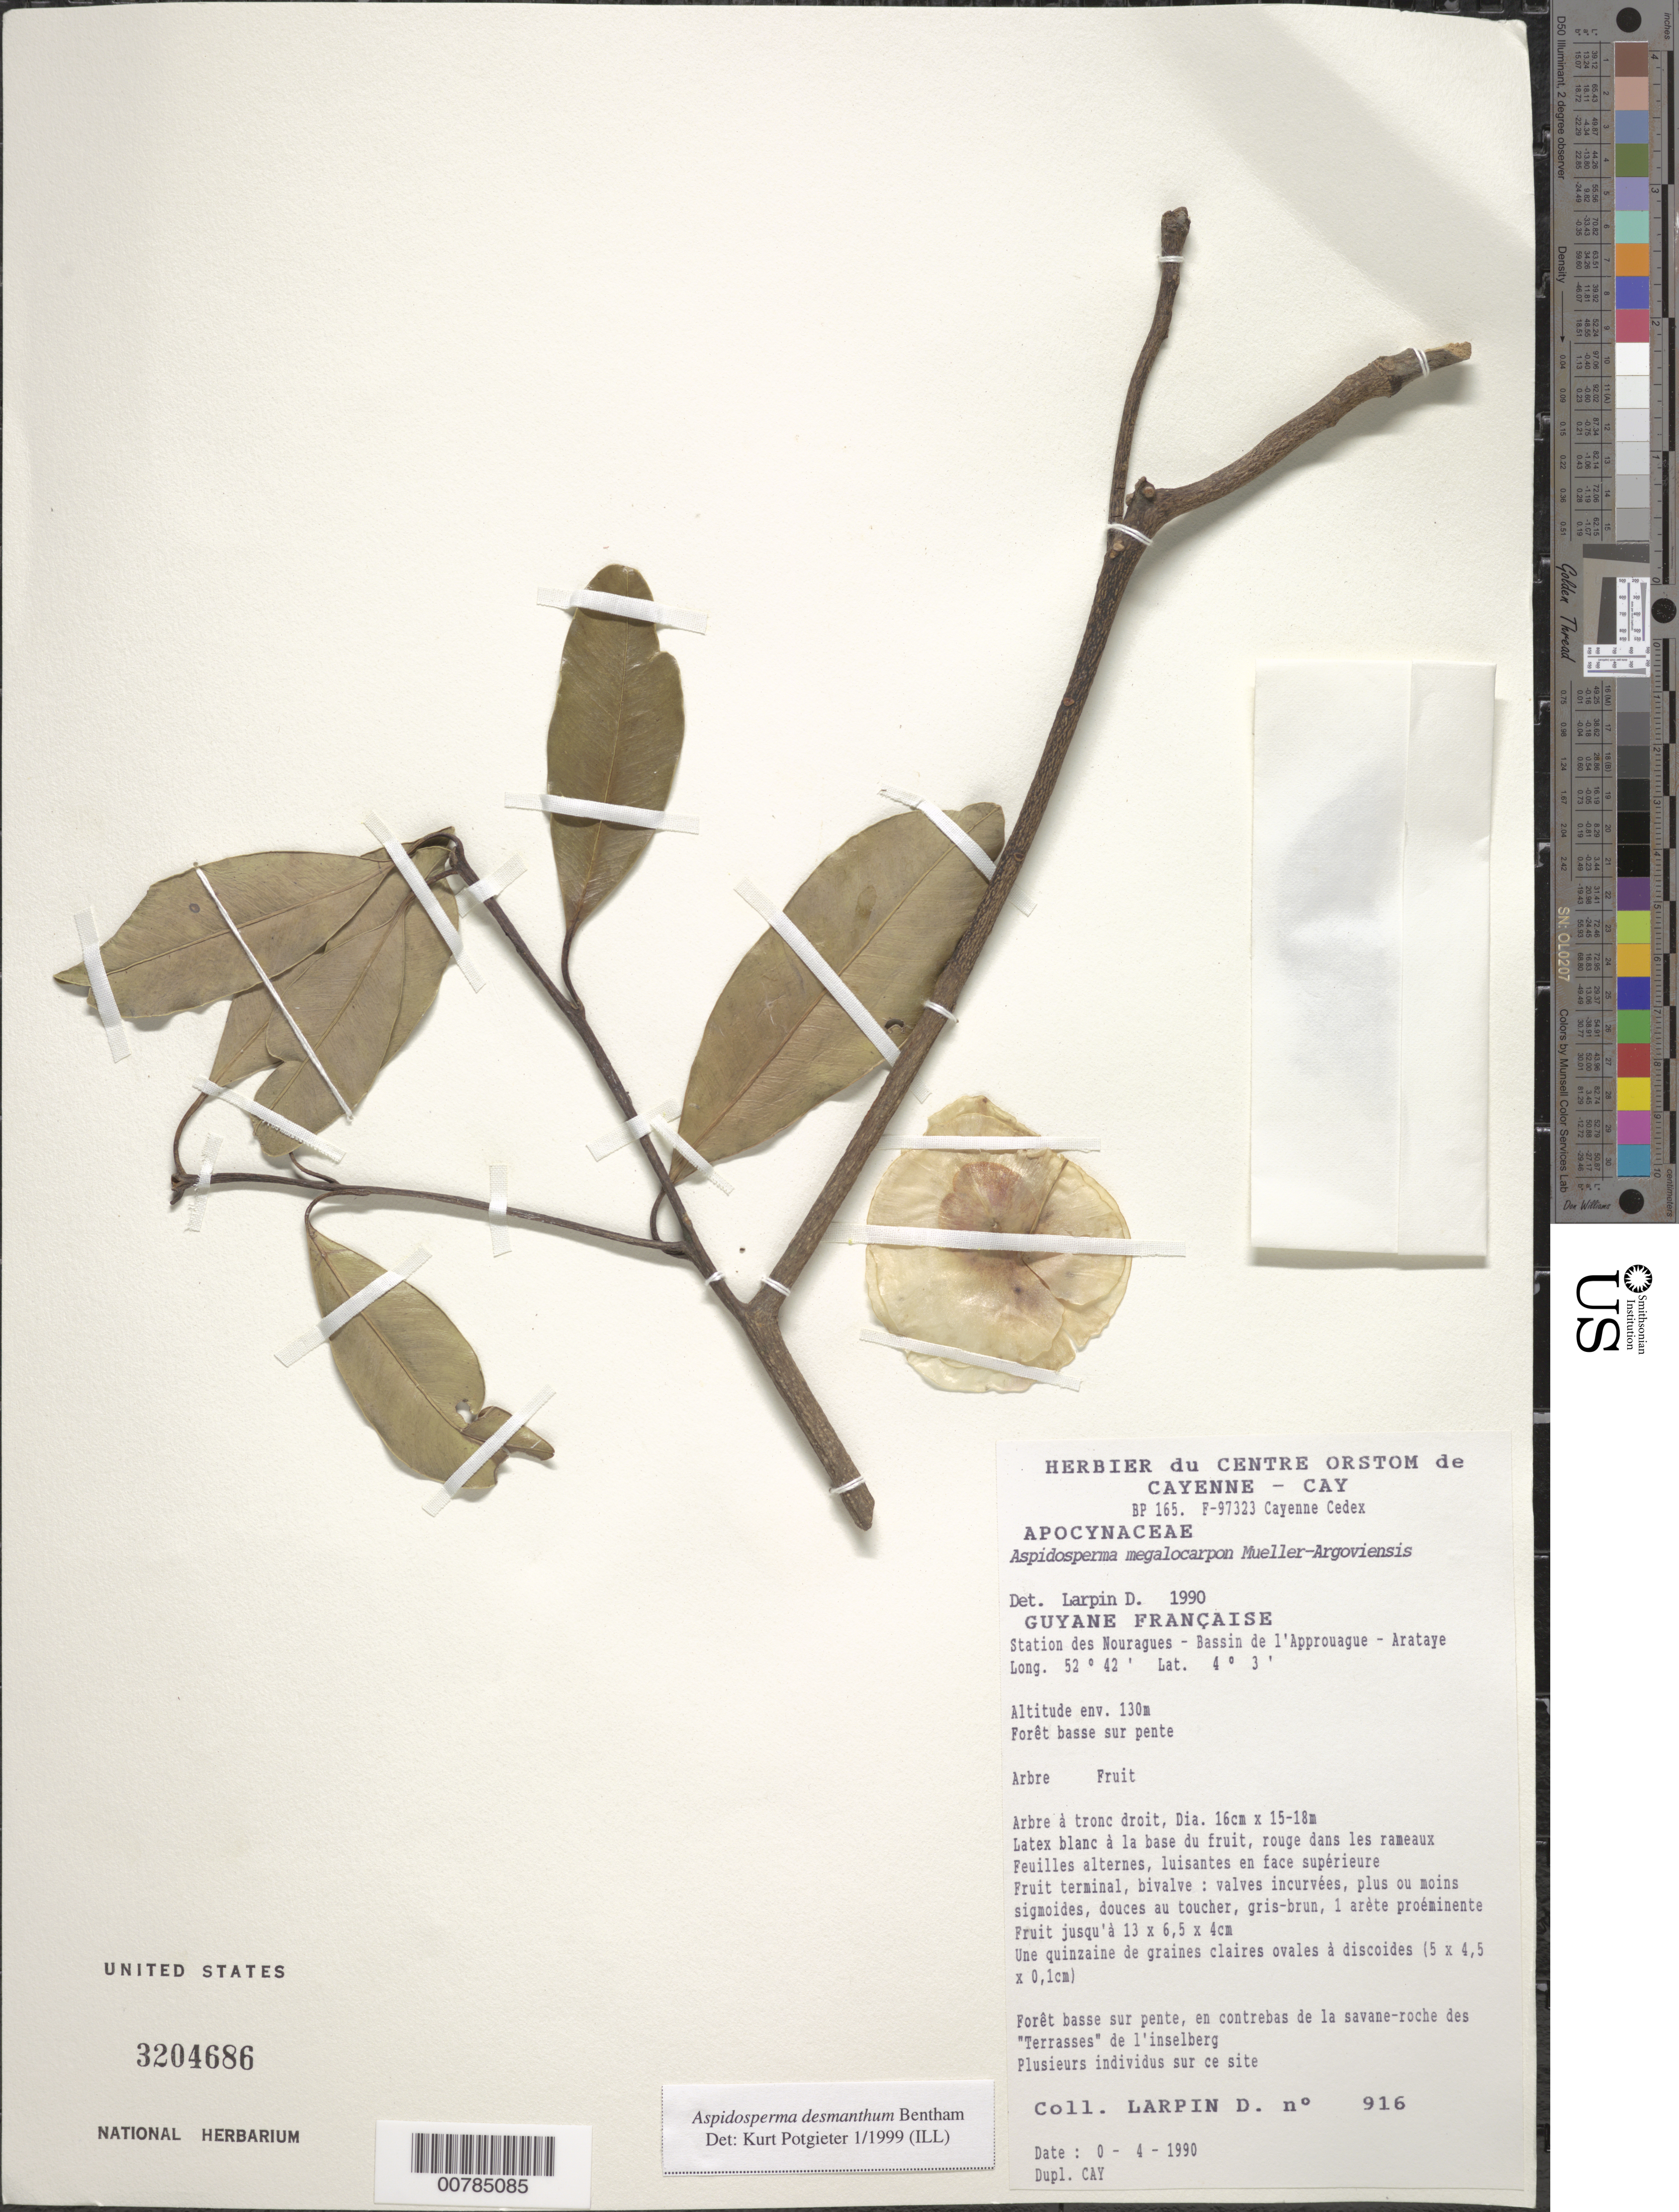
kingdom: Plantae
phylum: Tracheophyta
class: Magnoliopsida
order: Gentianales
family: Apocynaceae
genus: Aspidosperma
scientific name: Aspidosperma desmanthum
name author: Benth. ex Müll. Arg.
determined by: Potgieter, K.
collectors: D. Larpin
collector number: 916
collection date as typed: Apr-90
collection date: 1990-04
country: French Guiana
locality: Station des Nouragues, Bassin de l'Approuague, Arataye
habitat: Forest on low altitude ridge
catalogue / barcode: US 3204686